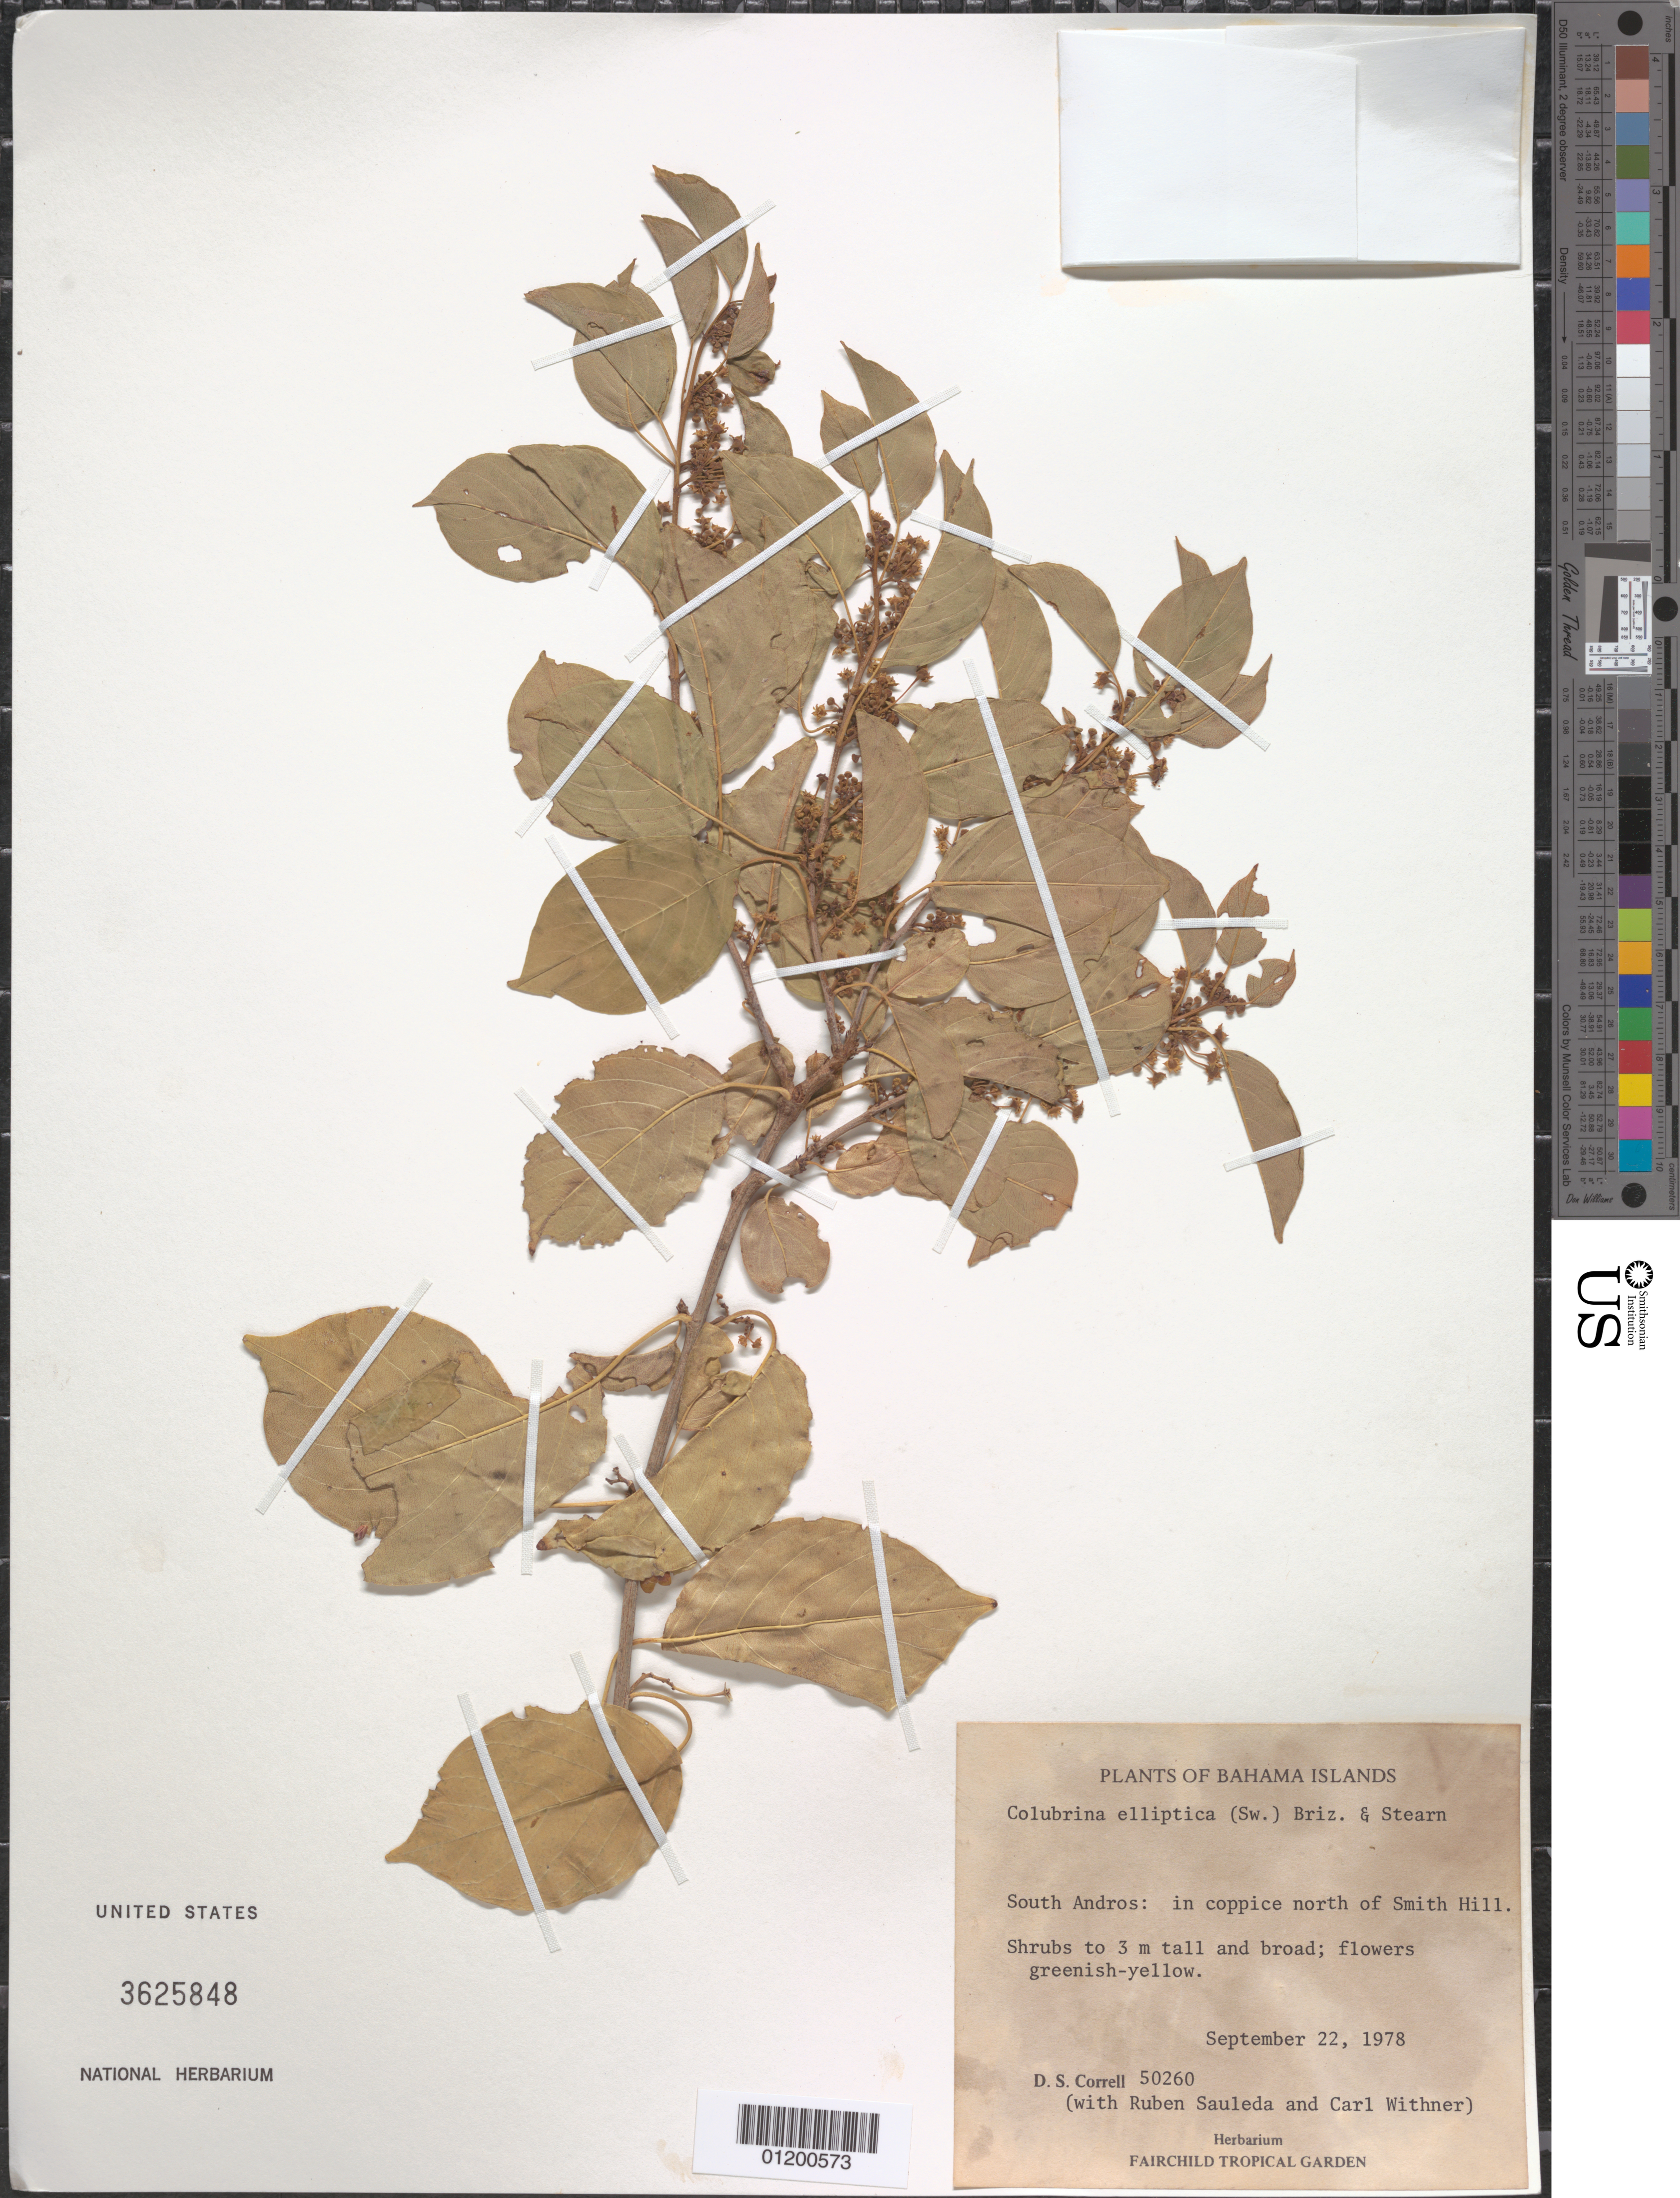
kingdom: Plantae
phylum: Tracheophyta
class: Magnoliopsida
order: Rosales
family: Rhamnaceae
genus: Colubrina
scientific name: Colubrina elliptica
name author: (Sw.) Brizicky & W.L. Stern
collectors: D. S. Correll, R. Sauleda & C. L. Withner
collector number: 50260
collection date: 1978-09-22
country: Bahamas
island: South Andros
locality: In coppice N of Smith Hill.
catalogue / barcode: US 3625848